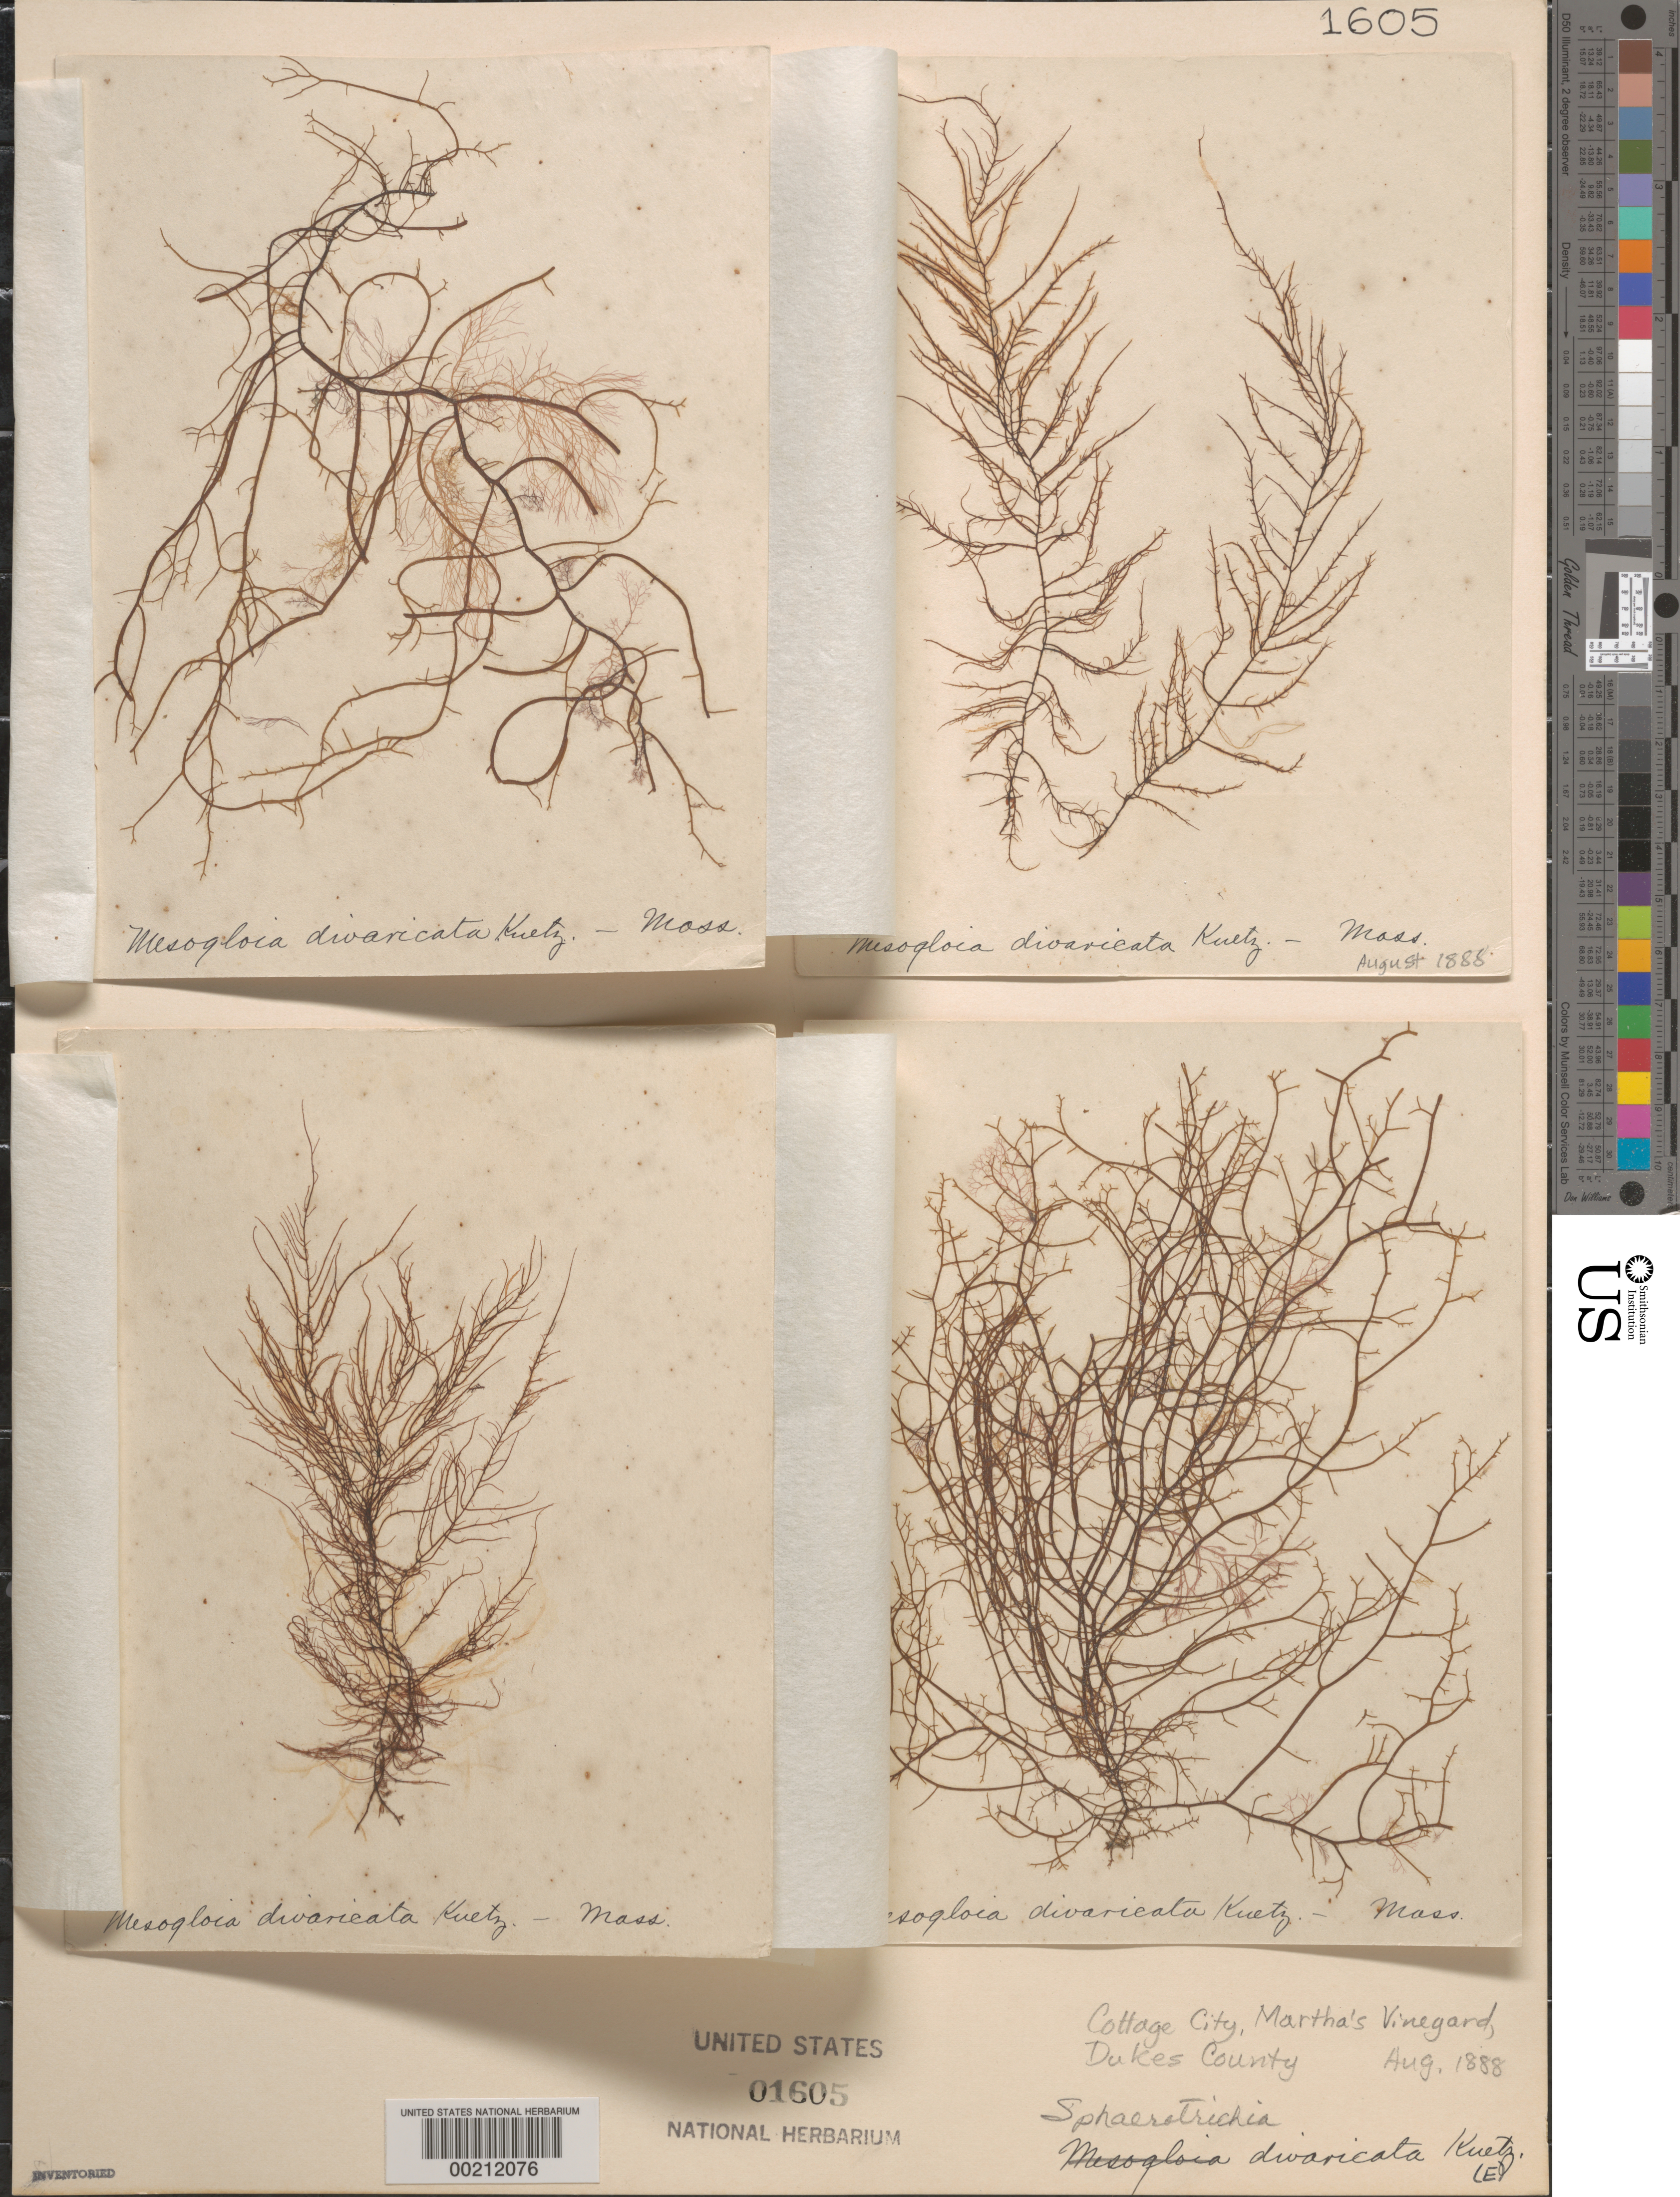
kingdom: Chromista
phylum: Ochrophyta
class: Phaeophyceae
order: Ectocarpales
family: Chordariaceae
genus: Sphaerotrichia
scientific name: Sphaerotrichia divaricata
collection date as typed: Aug 1888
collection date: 1888-08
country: United States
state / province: Massachusetts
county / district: Dukes County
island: Martha's Vineyard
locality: Cottage City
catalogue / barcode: US 1605